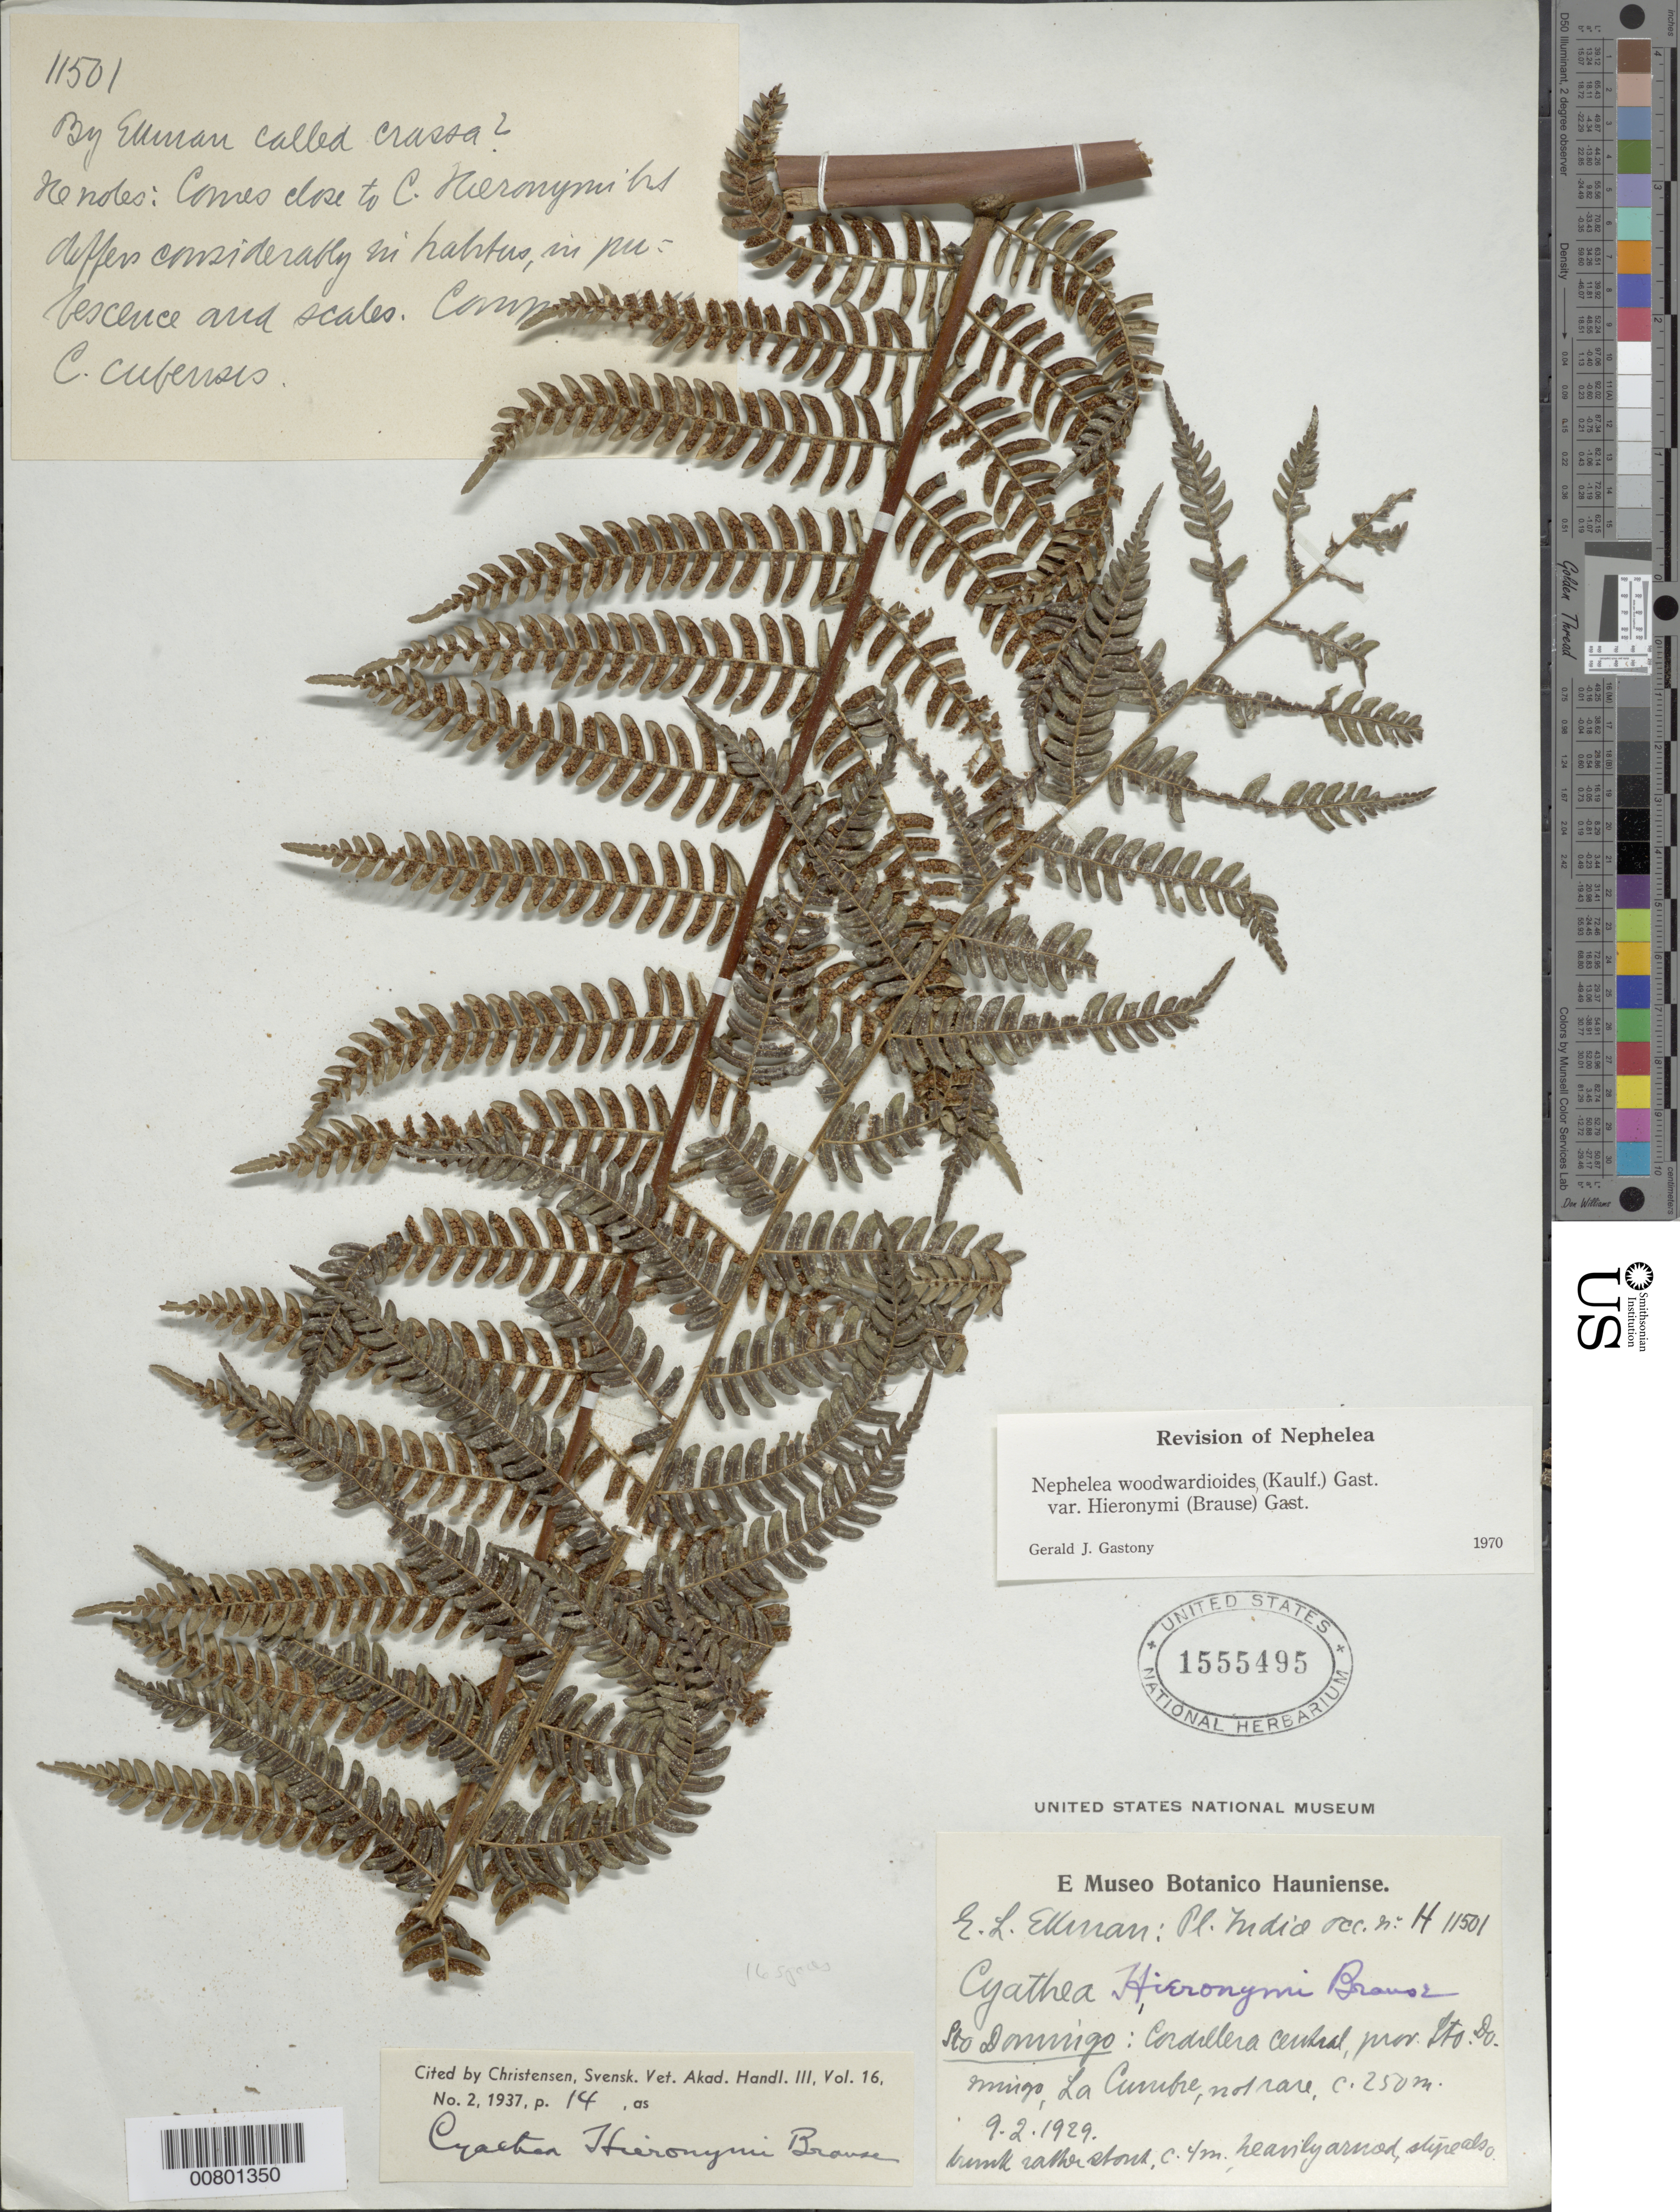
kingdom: Plantae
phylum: Tracheophyta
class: Polypodiopsida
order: Cyatheales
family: Cyatheaceae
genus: Alsophila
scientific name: Alsophila woodwardioides var. hieronymii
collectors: E. L. Ekman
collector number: H 11501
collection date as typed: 09 Feb 1929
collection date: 1929-02-09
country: Dominican Republic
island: Hispaniola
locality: Prov. Santo Domingo, Cordillera Central, La Cumbre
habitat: Forest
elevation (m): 250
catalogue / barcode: US 1555495